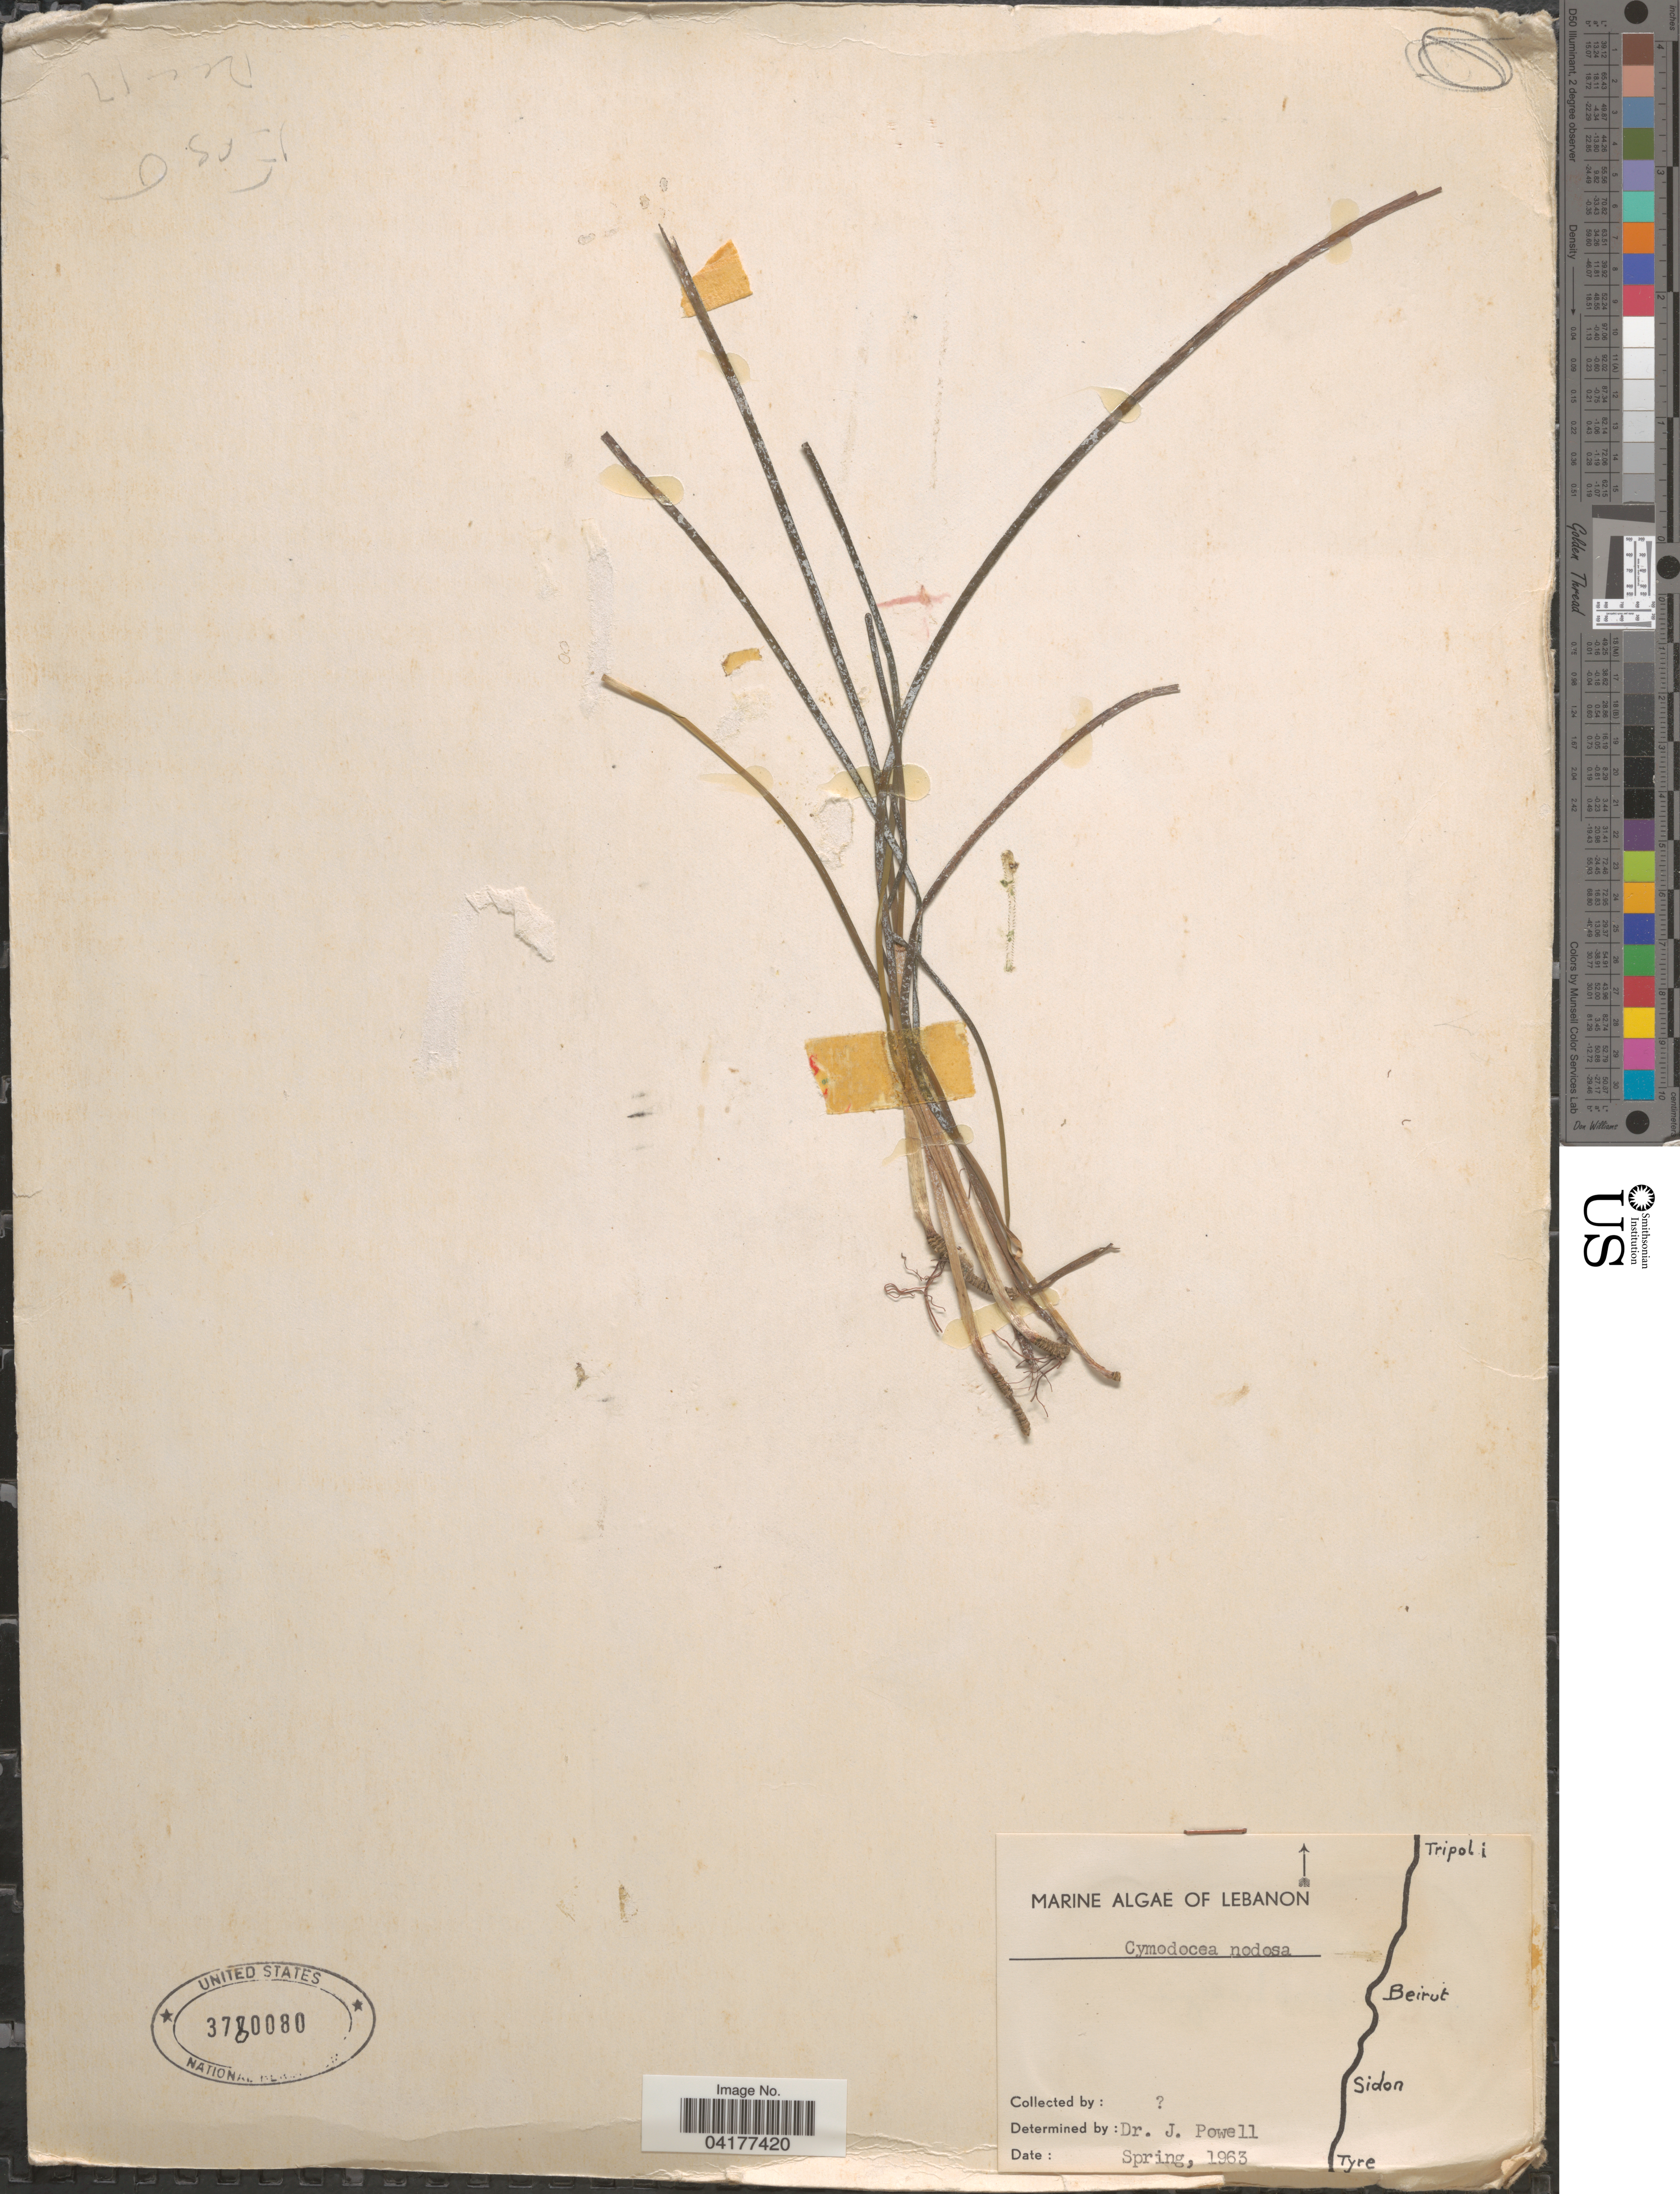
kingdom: Plantae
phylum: Tracheophyta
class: Liliopsida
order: Alismatales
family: Cymodoceaceae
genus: Cymodocea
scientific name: Cymodocea nodosa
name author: Asch.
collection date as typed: Spring, 1963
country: Lebanon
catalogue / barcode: US 3780080